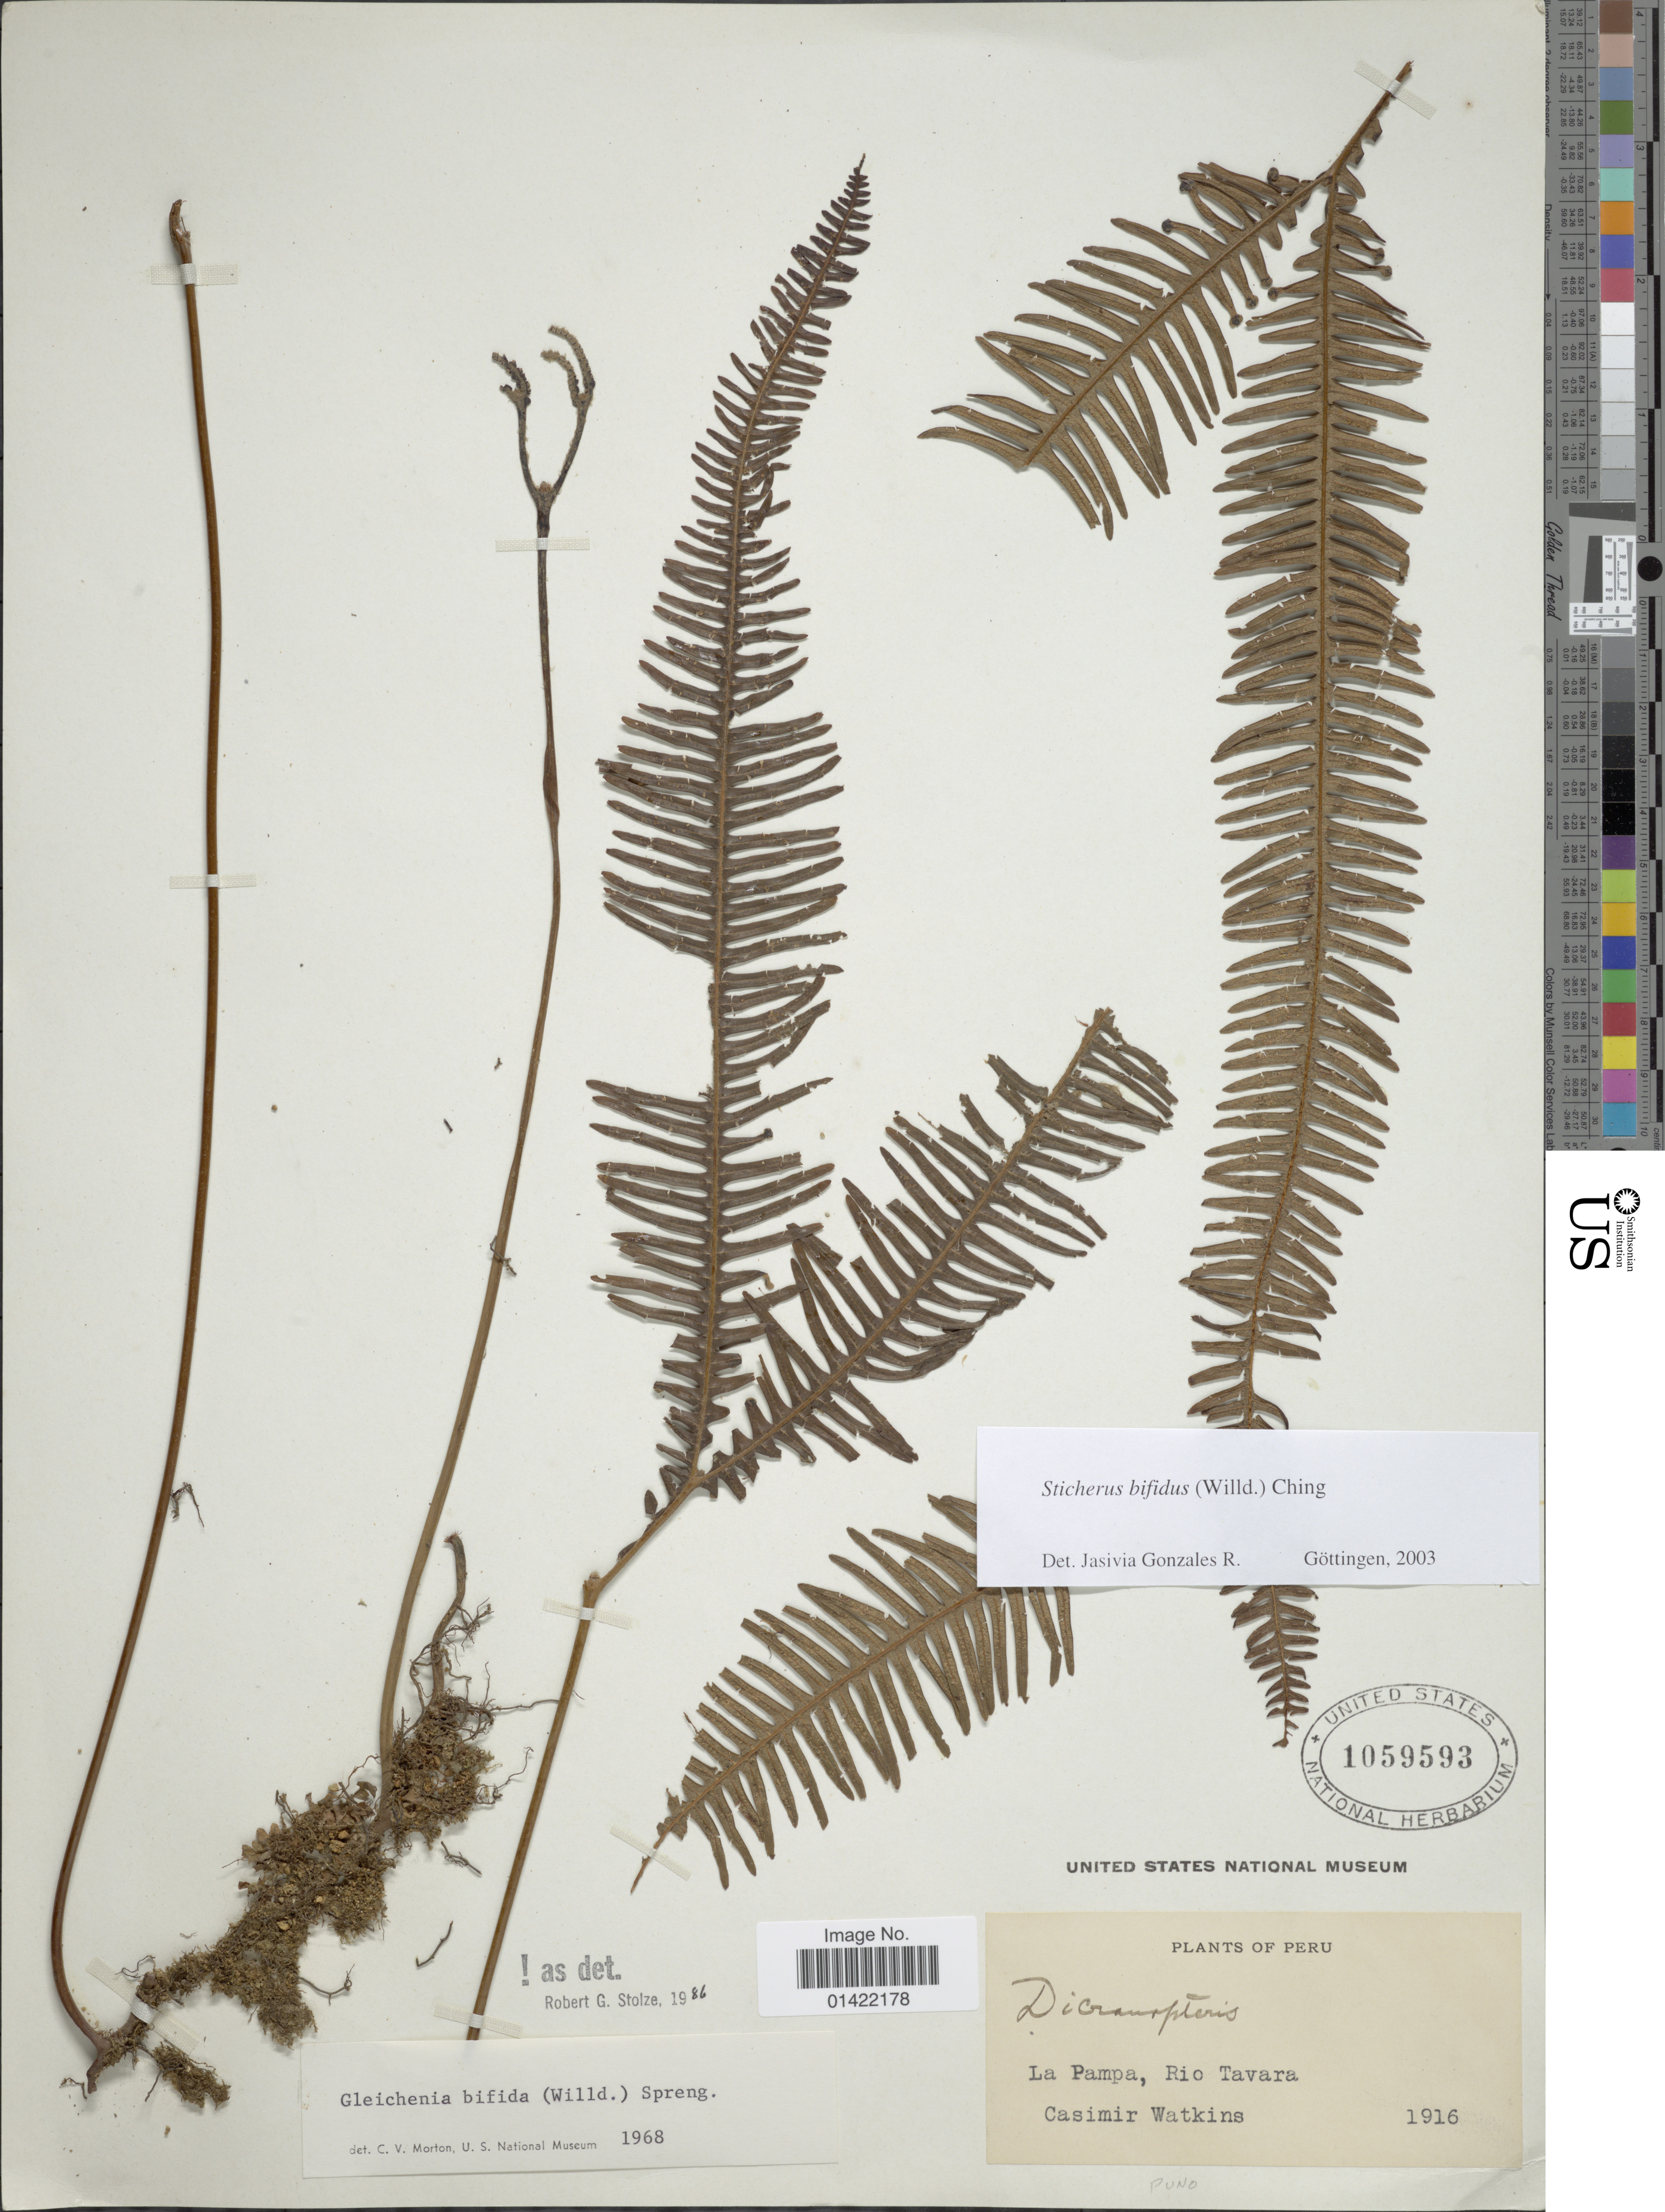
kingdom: Plantae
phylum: Tracheophyta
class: Polypodiopsida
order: Gleicheniales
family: Gleicheniaceae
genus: Sticherus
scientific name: Sticherus bifidus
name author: (Willd.) Ching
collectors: C. Watkins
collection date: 1916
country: Argentina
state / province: La Pampa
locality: Rio Tavara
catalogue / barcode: US 1059593